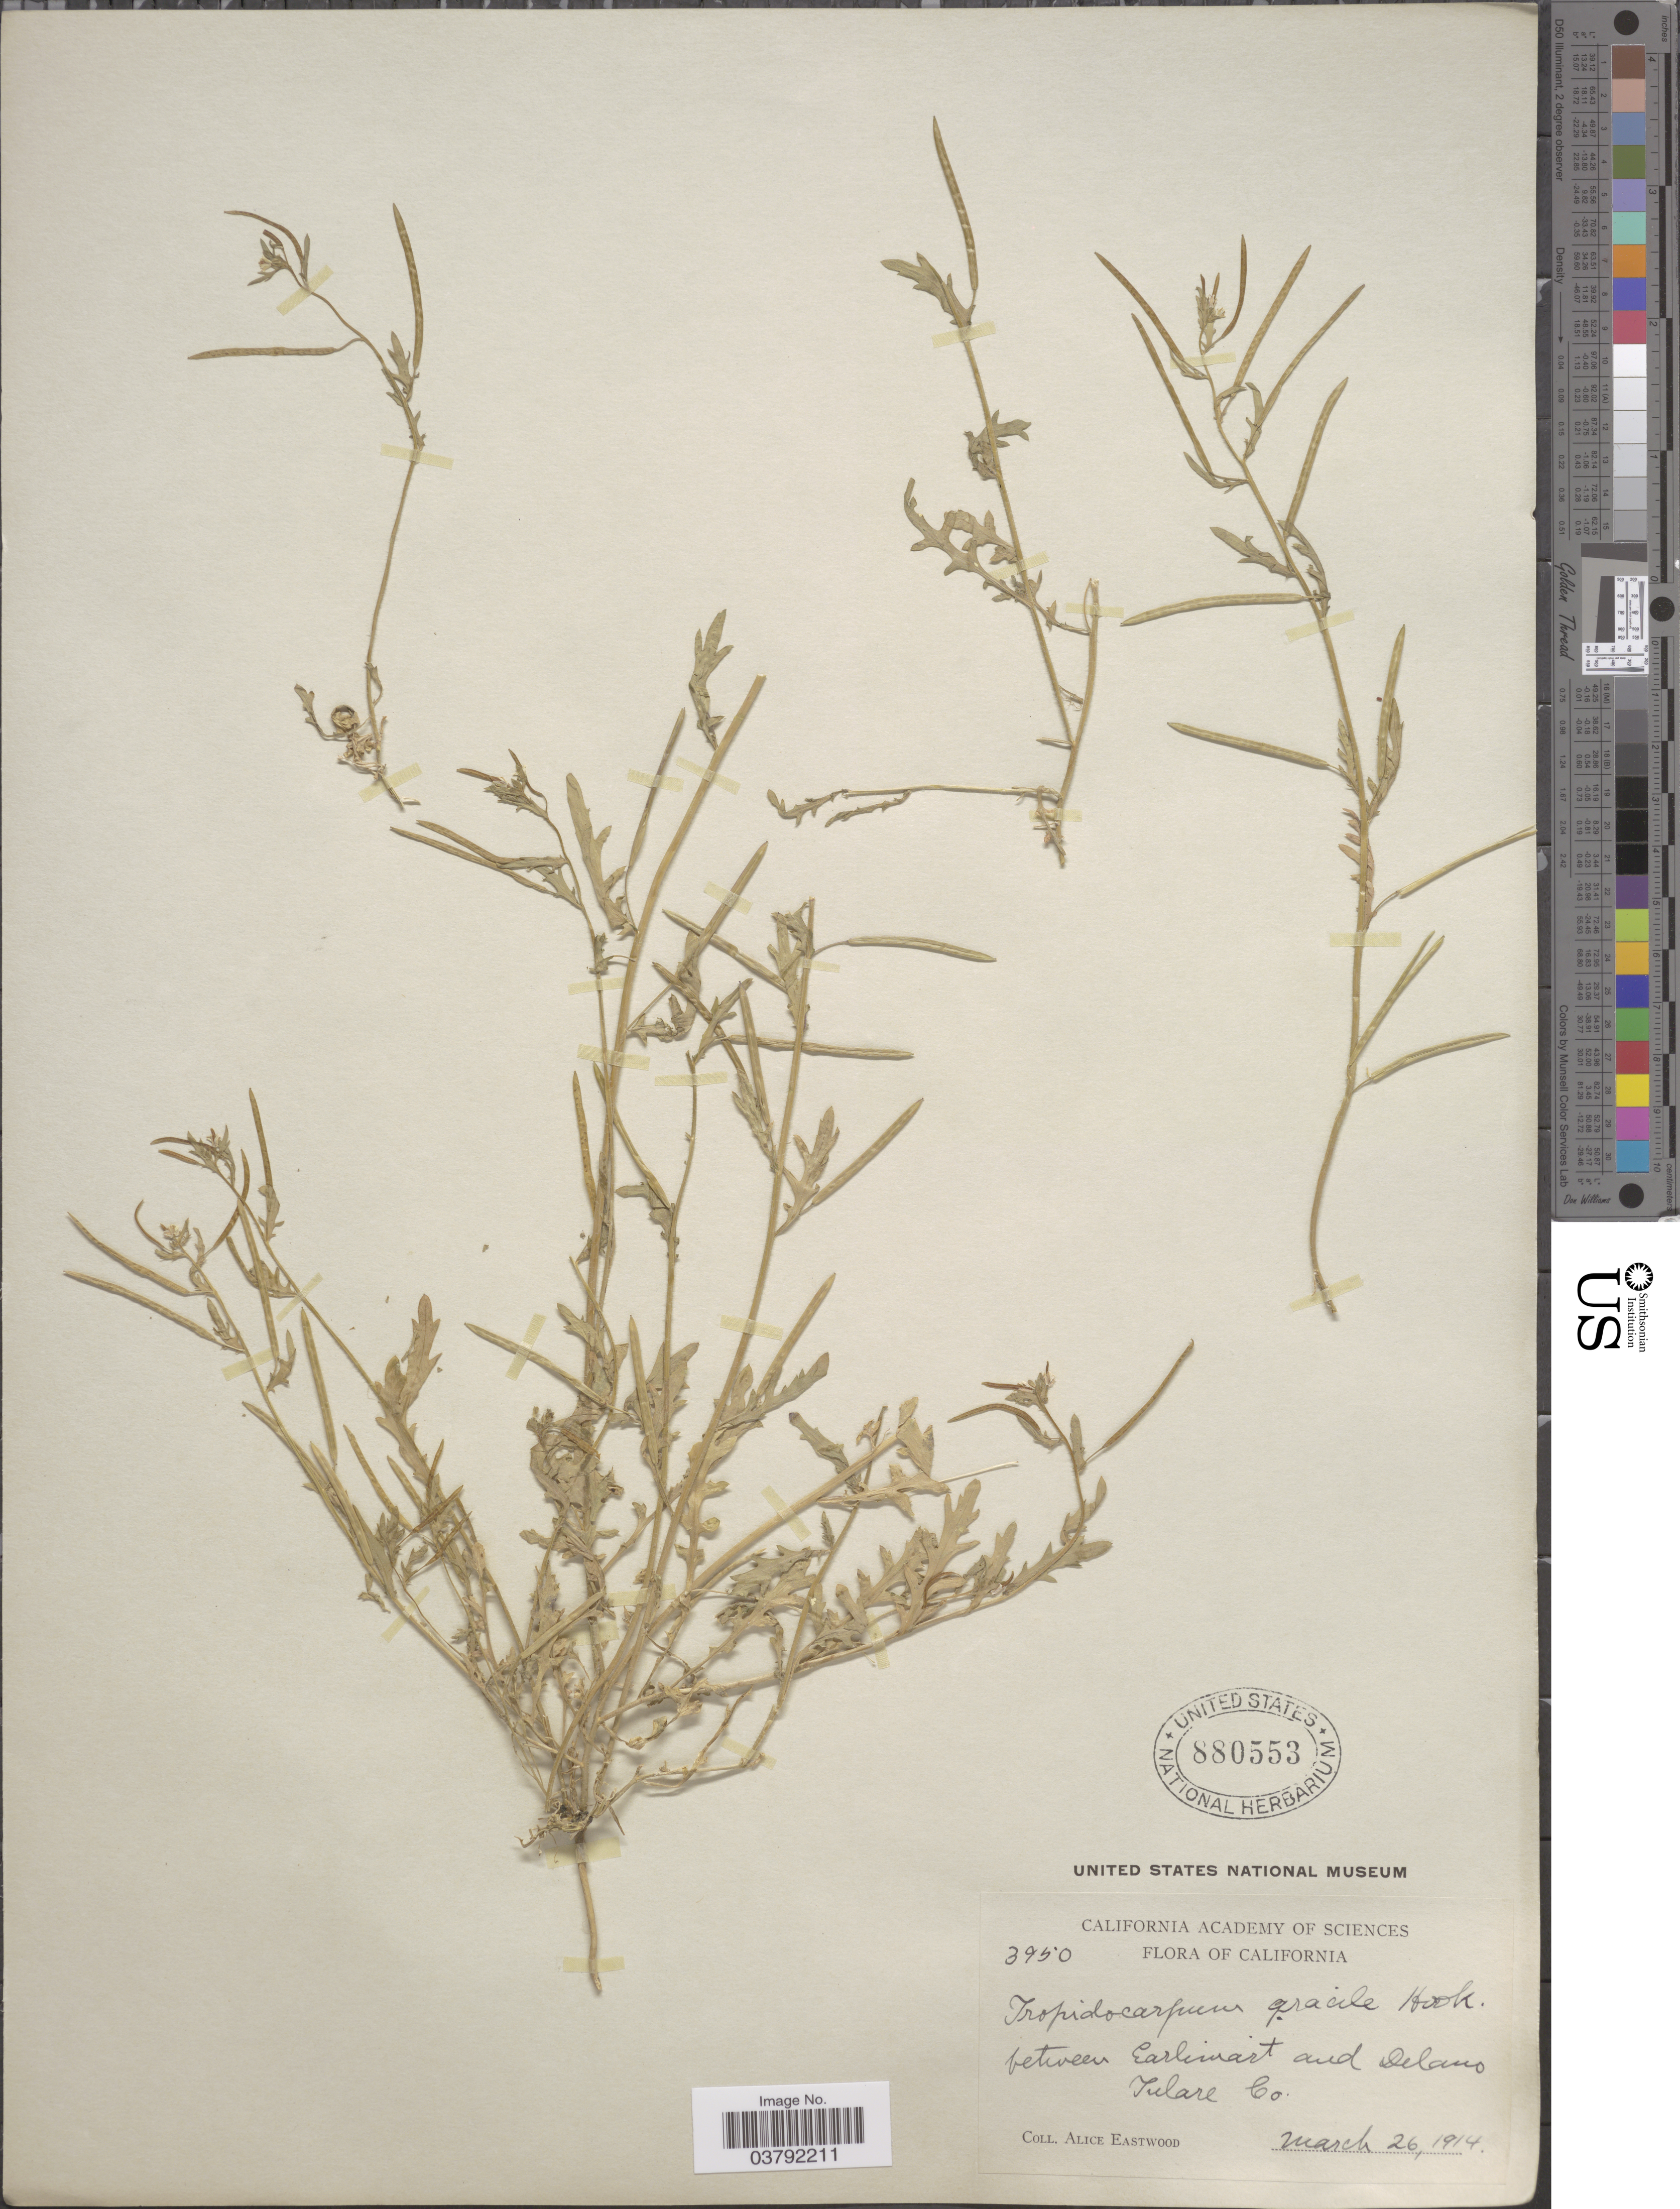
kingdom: Plantae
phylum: Tracheophyta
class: Magnoliopsida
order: Brassicales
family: Brassicaceae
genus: Tropidocarpum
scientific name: Tropidocarpum gracile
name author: Hook.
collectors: A. Eastwood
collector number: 3950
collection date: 1914-03-26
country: United States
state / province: California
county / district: Tulare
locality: Between Earlimart and Delano Tulare Co.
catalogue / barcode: US 880553